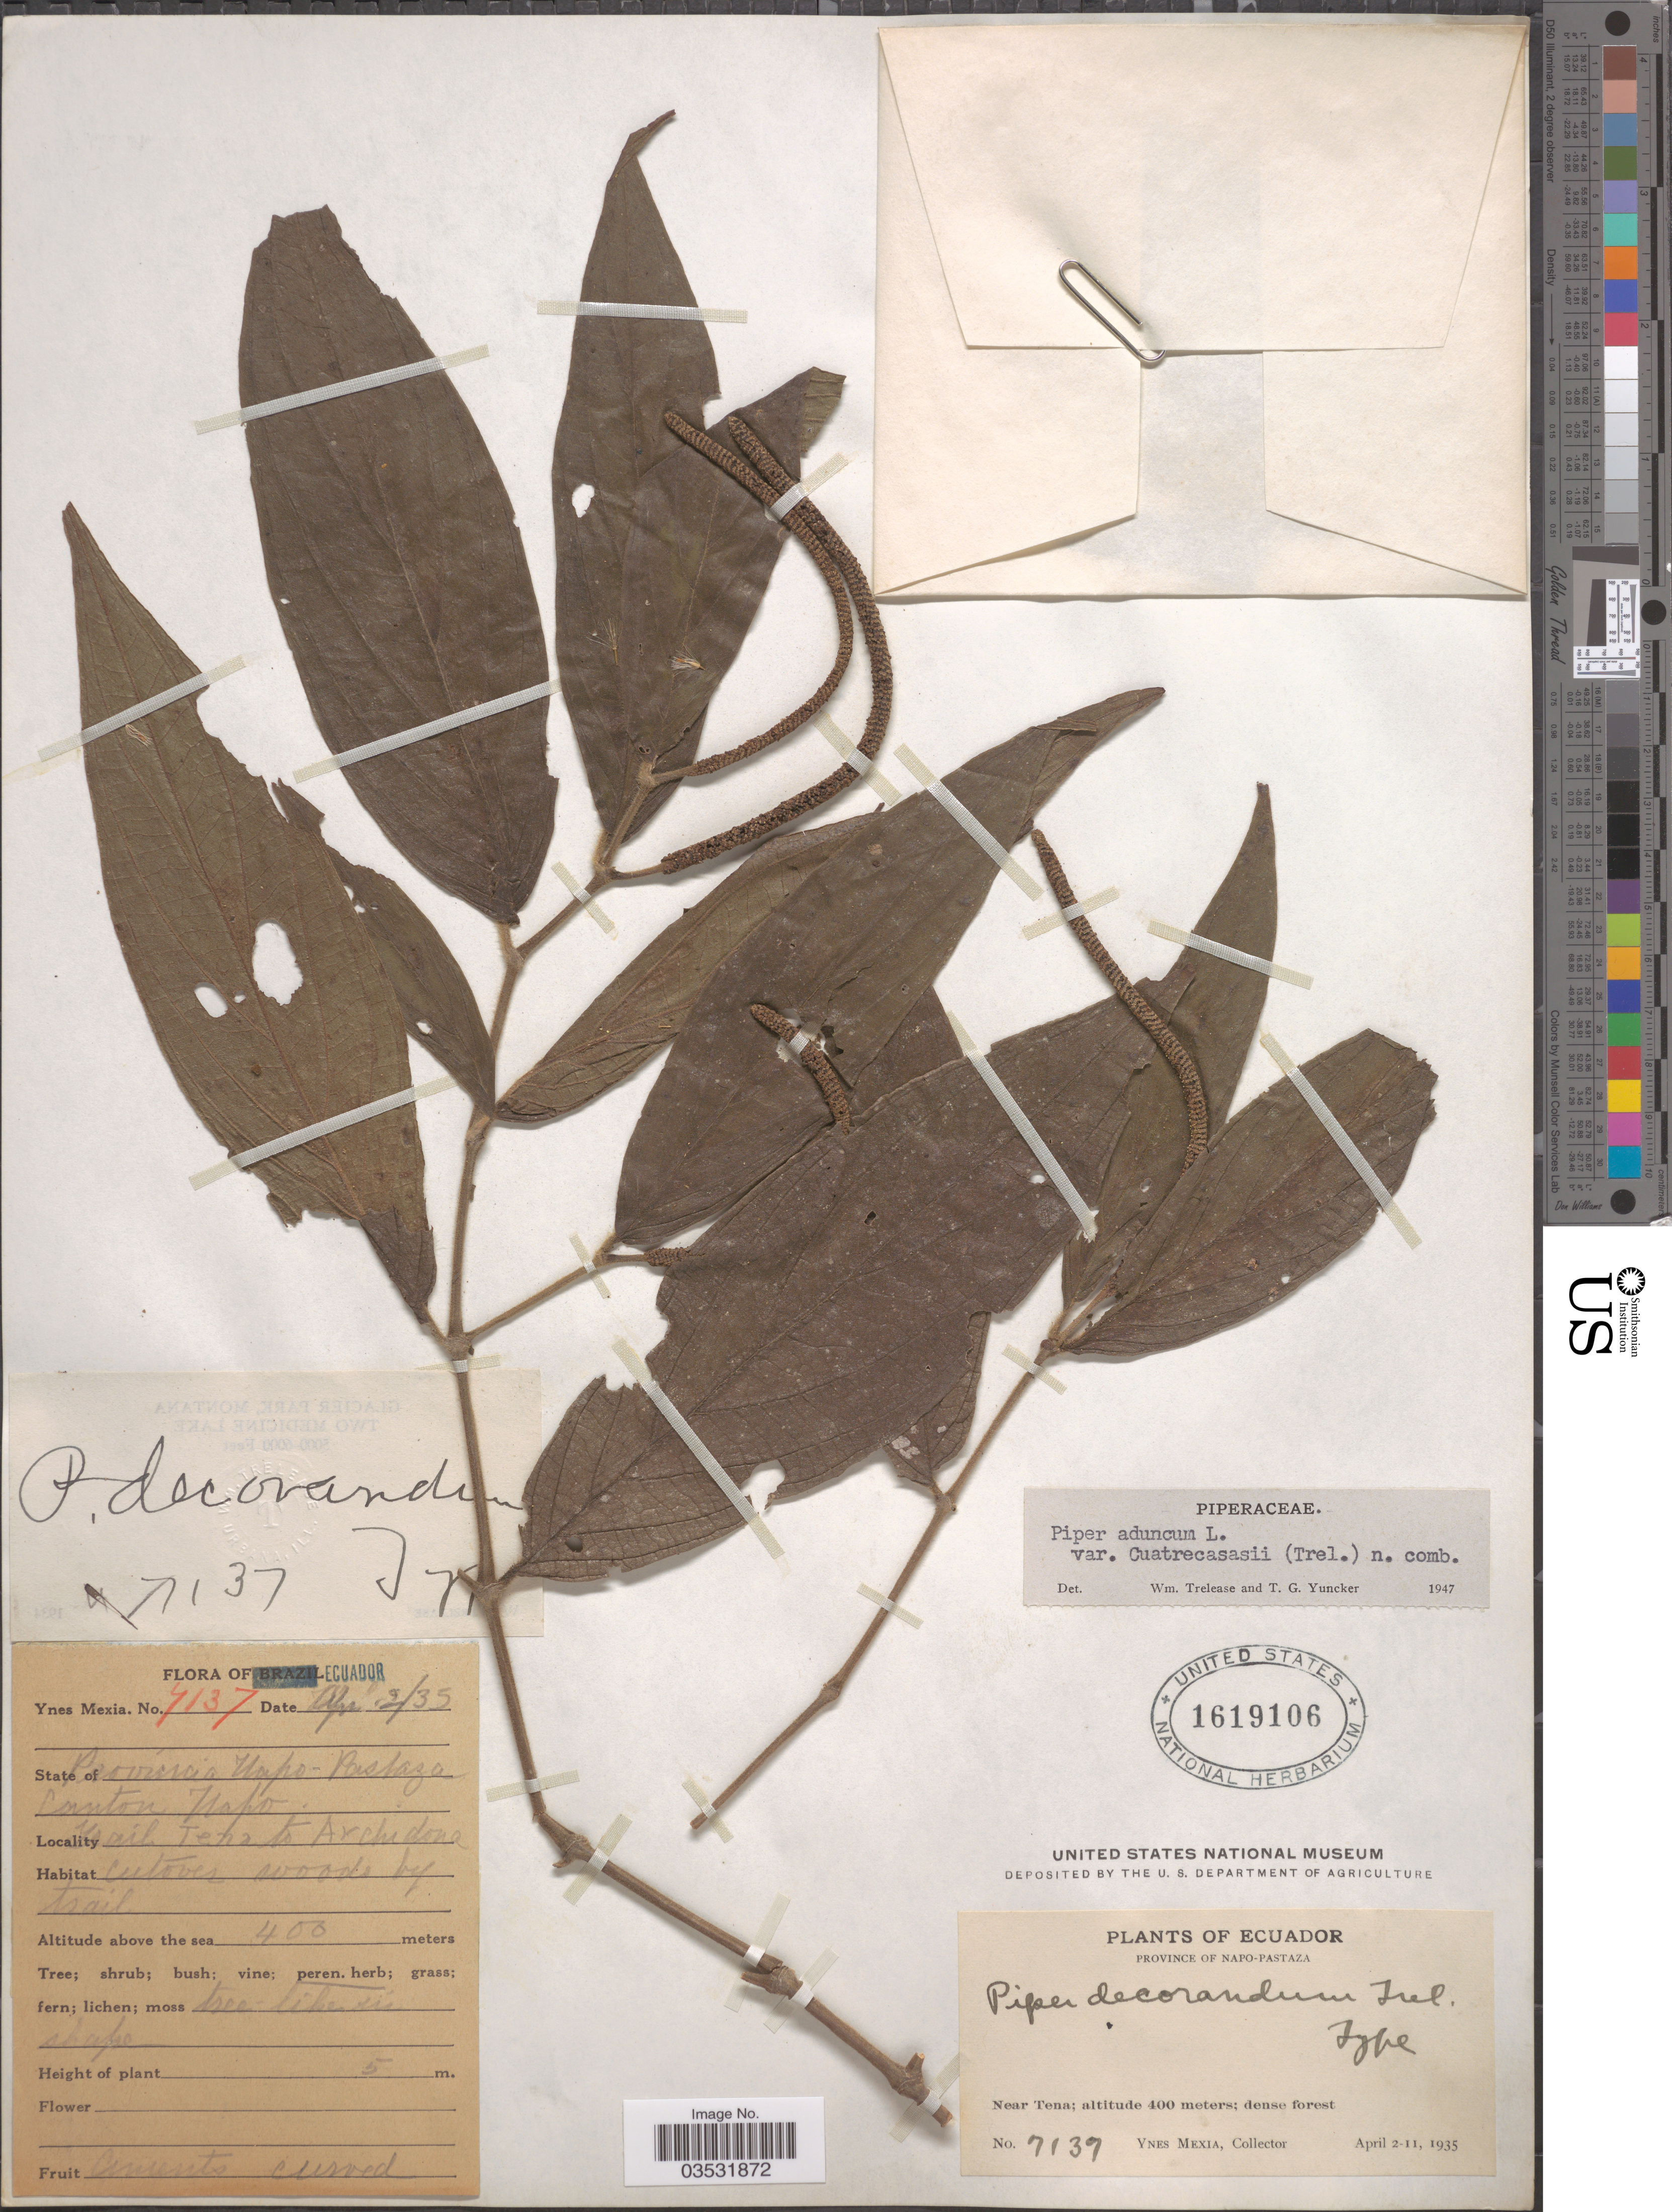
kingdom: Plantae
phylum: Tracheophyta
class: Magnoliopsida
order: Piperales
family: Piperaceae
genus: Piper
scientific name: Piper aduncum var. aduncum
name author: L.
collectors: Y. Mexia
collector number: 4137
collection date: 1935-04-02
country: Ecuador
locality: Province of Napo-Pastaza. Near Tena. Canton Napo. Trail Tena to Archidona.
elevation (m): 400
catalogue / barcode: US 1619106